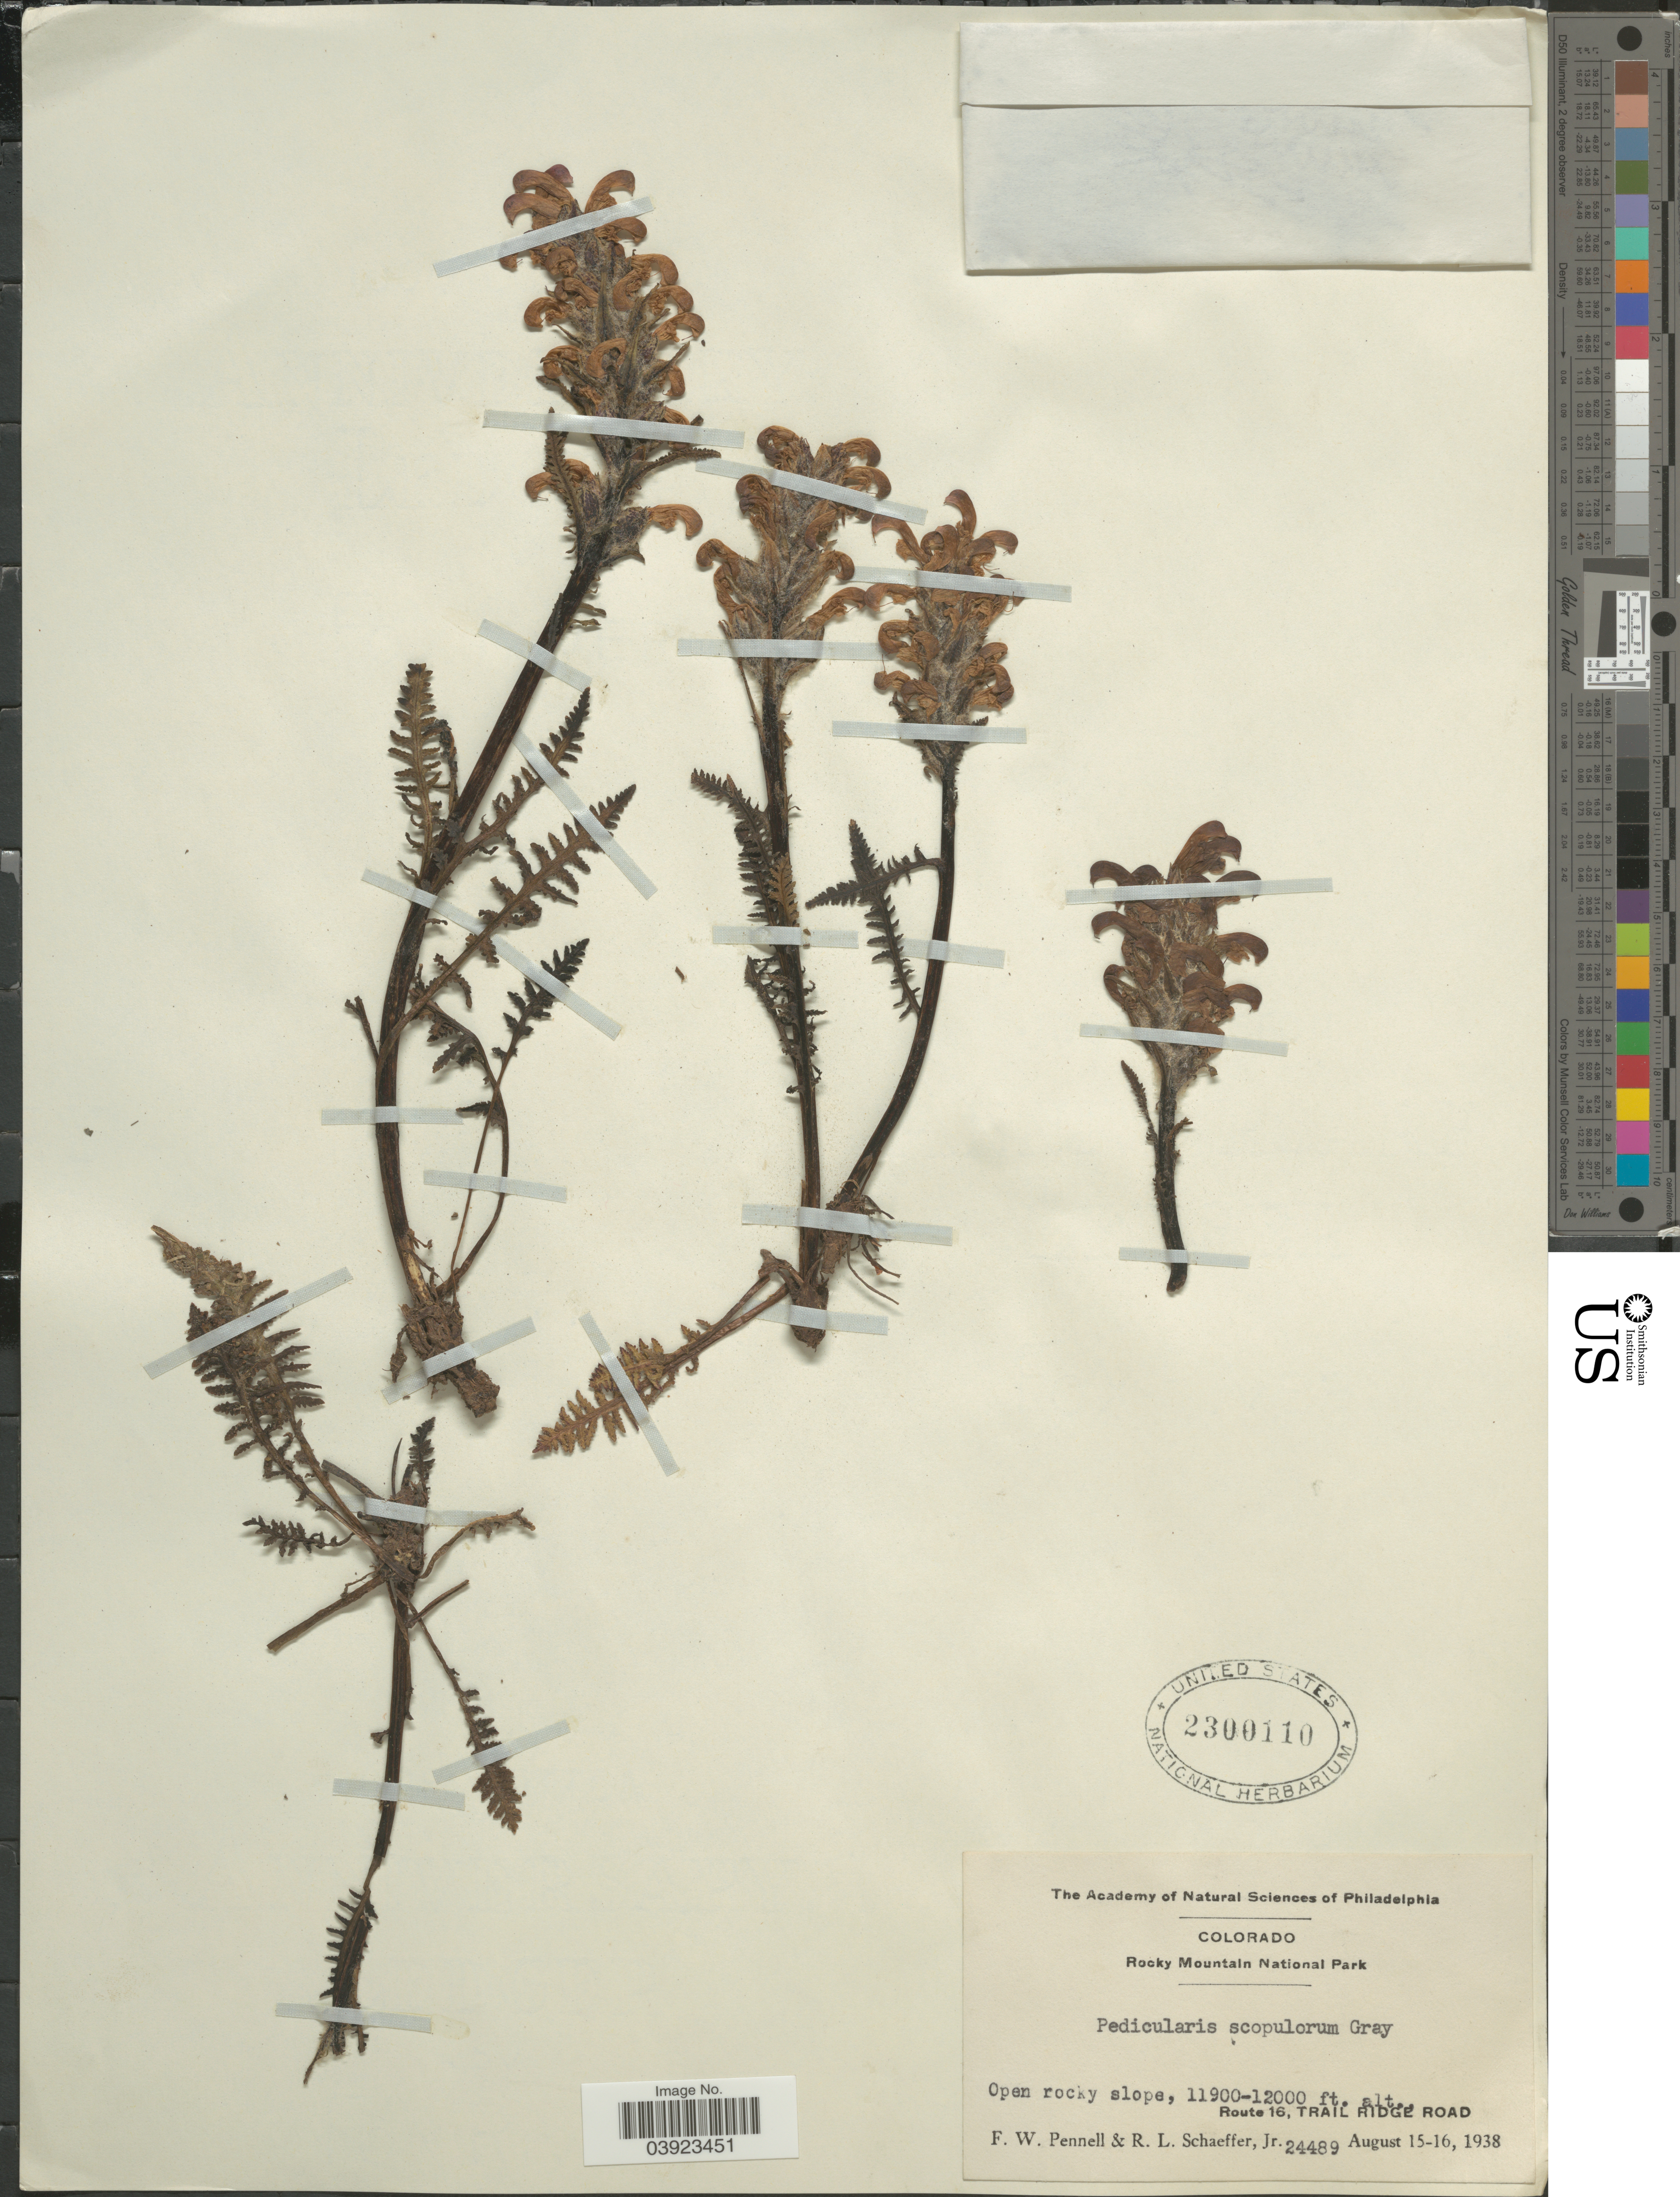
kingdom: Plantae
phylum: Tracheophyta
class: Magnoliopsida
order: Lamiales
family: Orobanchaceae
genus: Pedicularis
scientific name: Pedicularis scopulorum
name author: A. Gray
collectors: F. W. Pennell & R. L. Schaeffer Jr.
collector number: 24489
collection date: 1938-08-15/1938-08-16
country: United States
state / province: Colorado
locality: Rocky Mountain National Park. Open rocky slope, Route 16, Trail Ridge Road.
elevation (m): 3627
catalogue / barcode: US 2300110